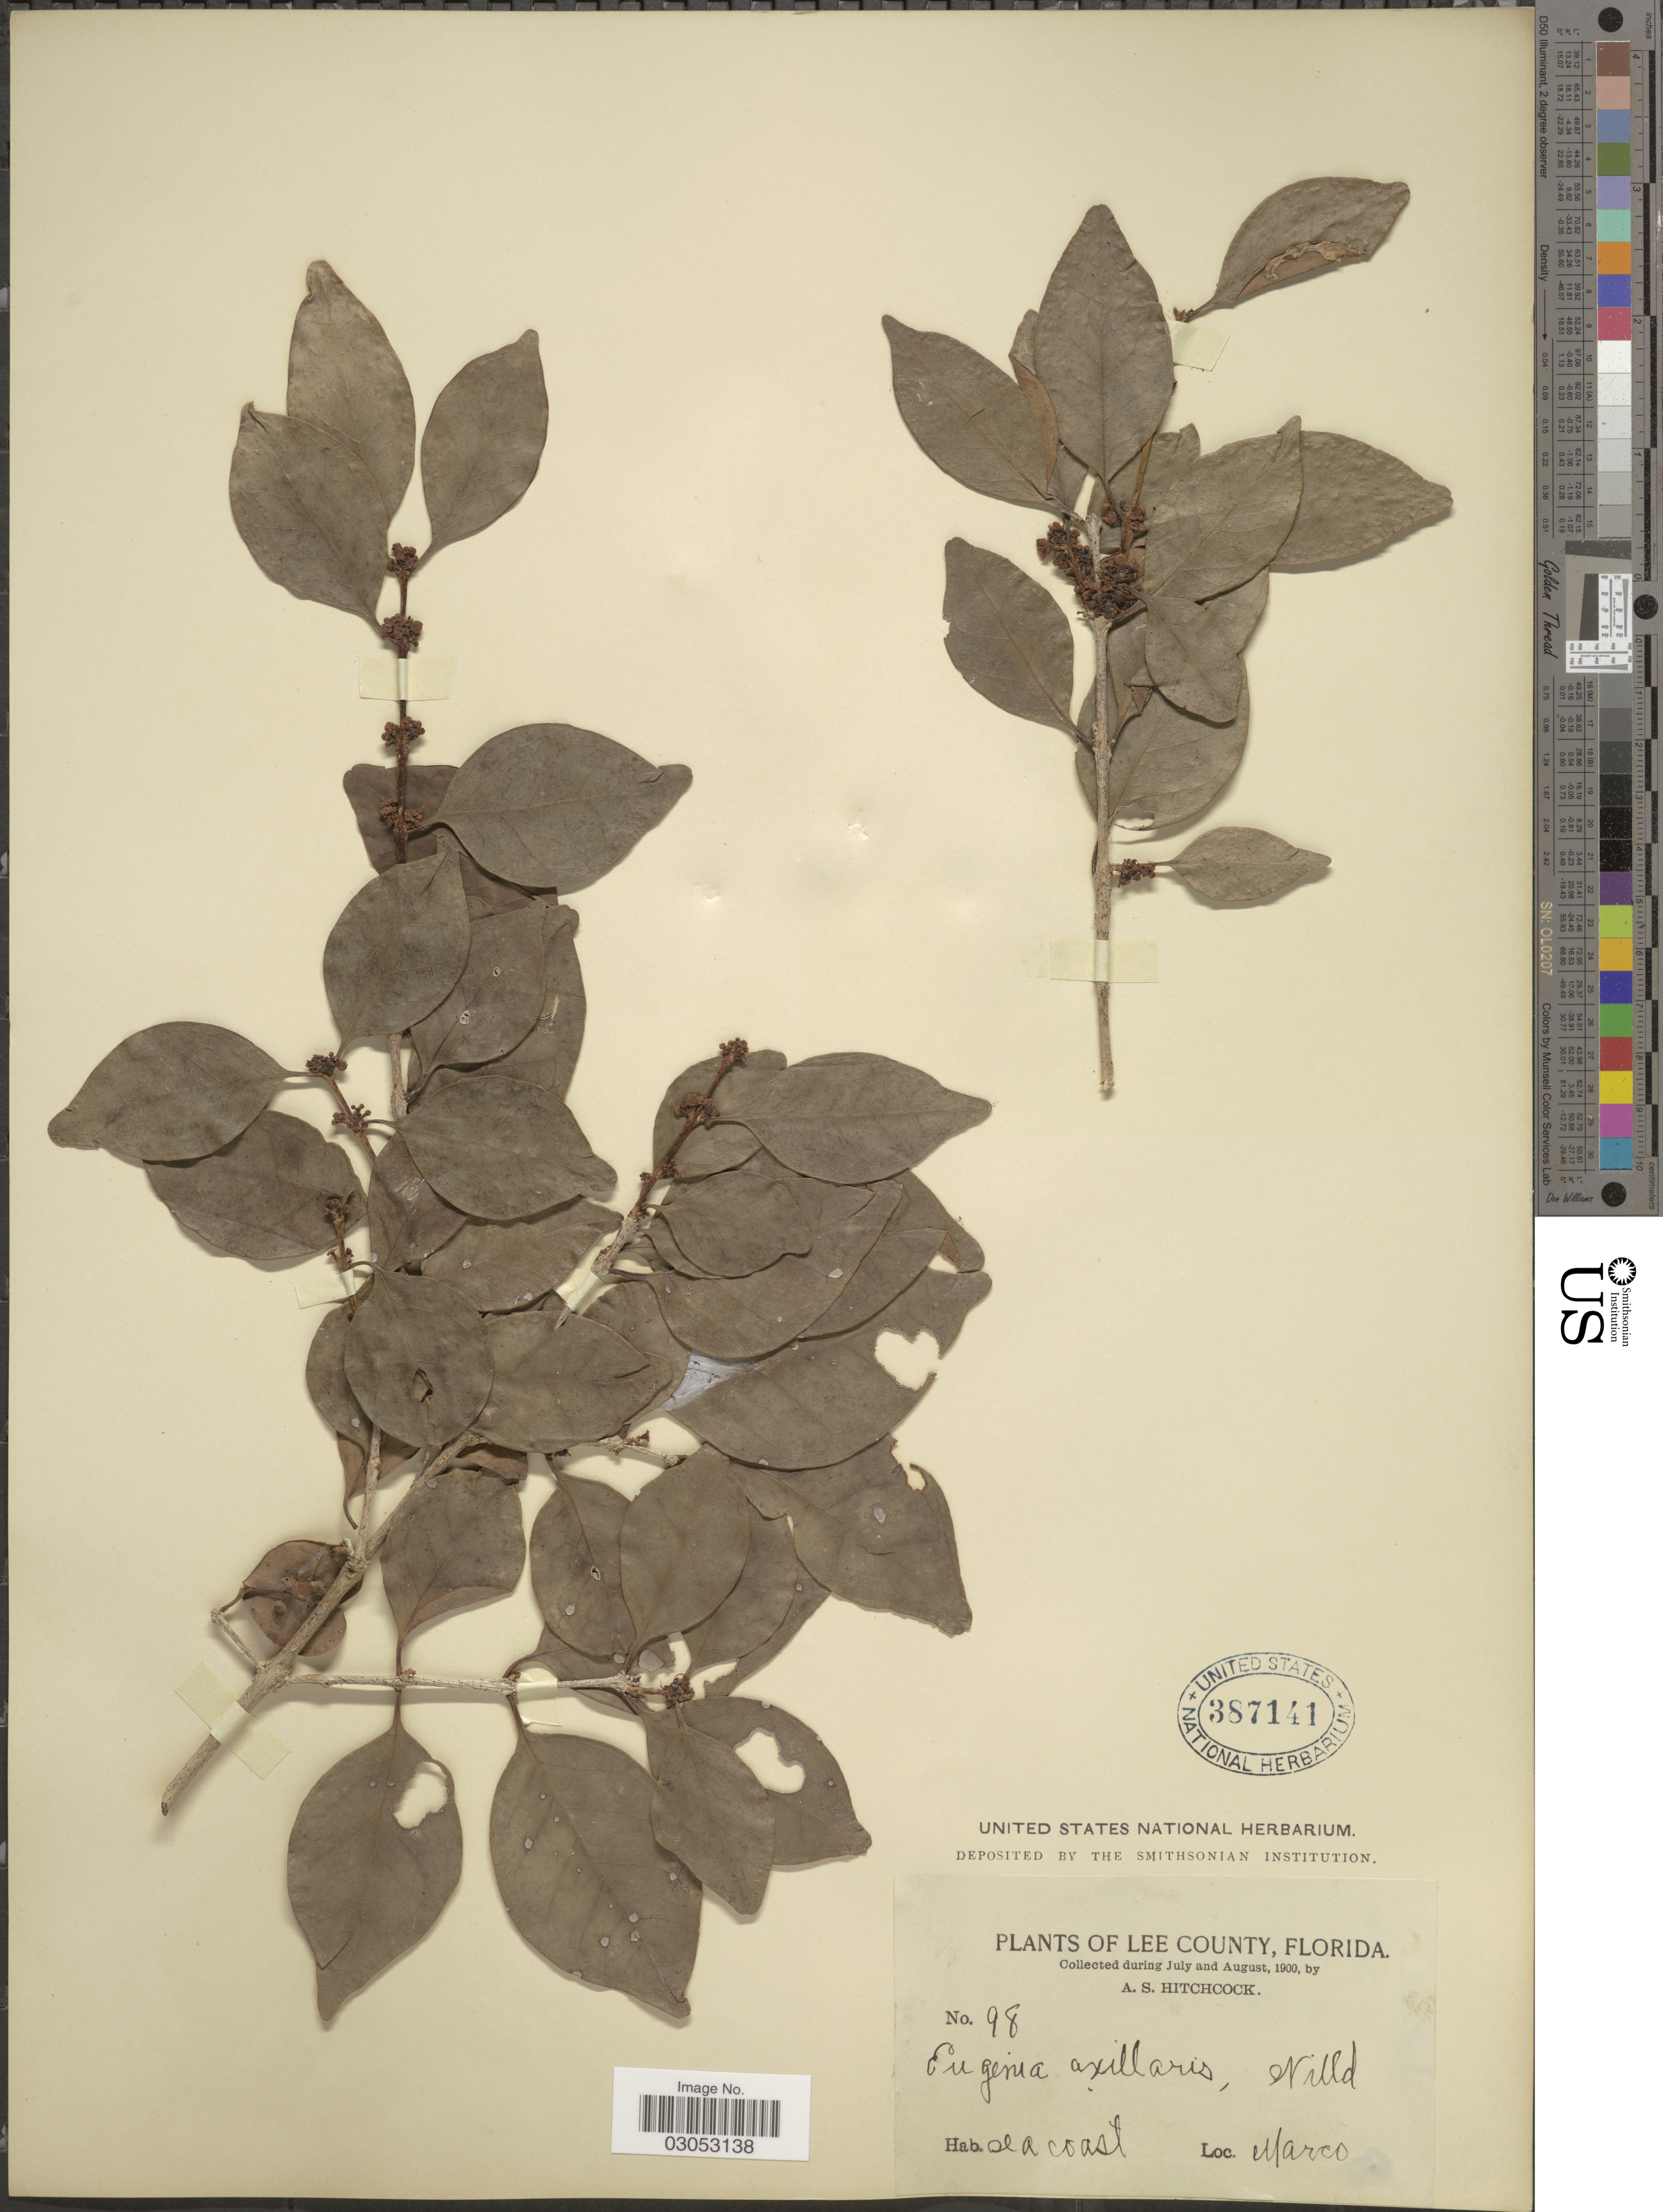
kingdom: Plantae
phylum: Tracheophyta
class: Magnoliopsida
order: Myrtales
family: Myrtaceae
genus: Eugenia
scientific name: Eugenia axillaris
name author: (Sw.) Willd.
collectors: A. S. Hitchcock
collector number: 98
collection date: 1900-07/1900-08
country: United States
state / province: Florida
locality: Lee County, Marco.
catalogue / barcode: US 387141